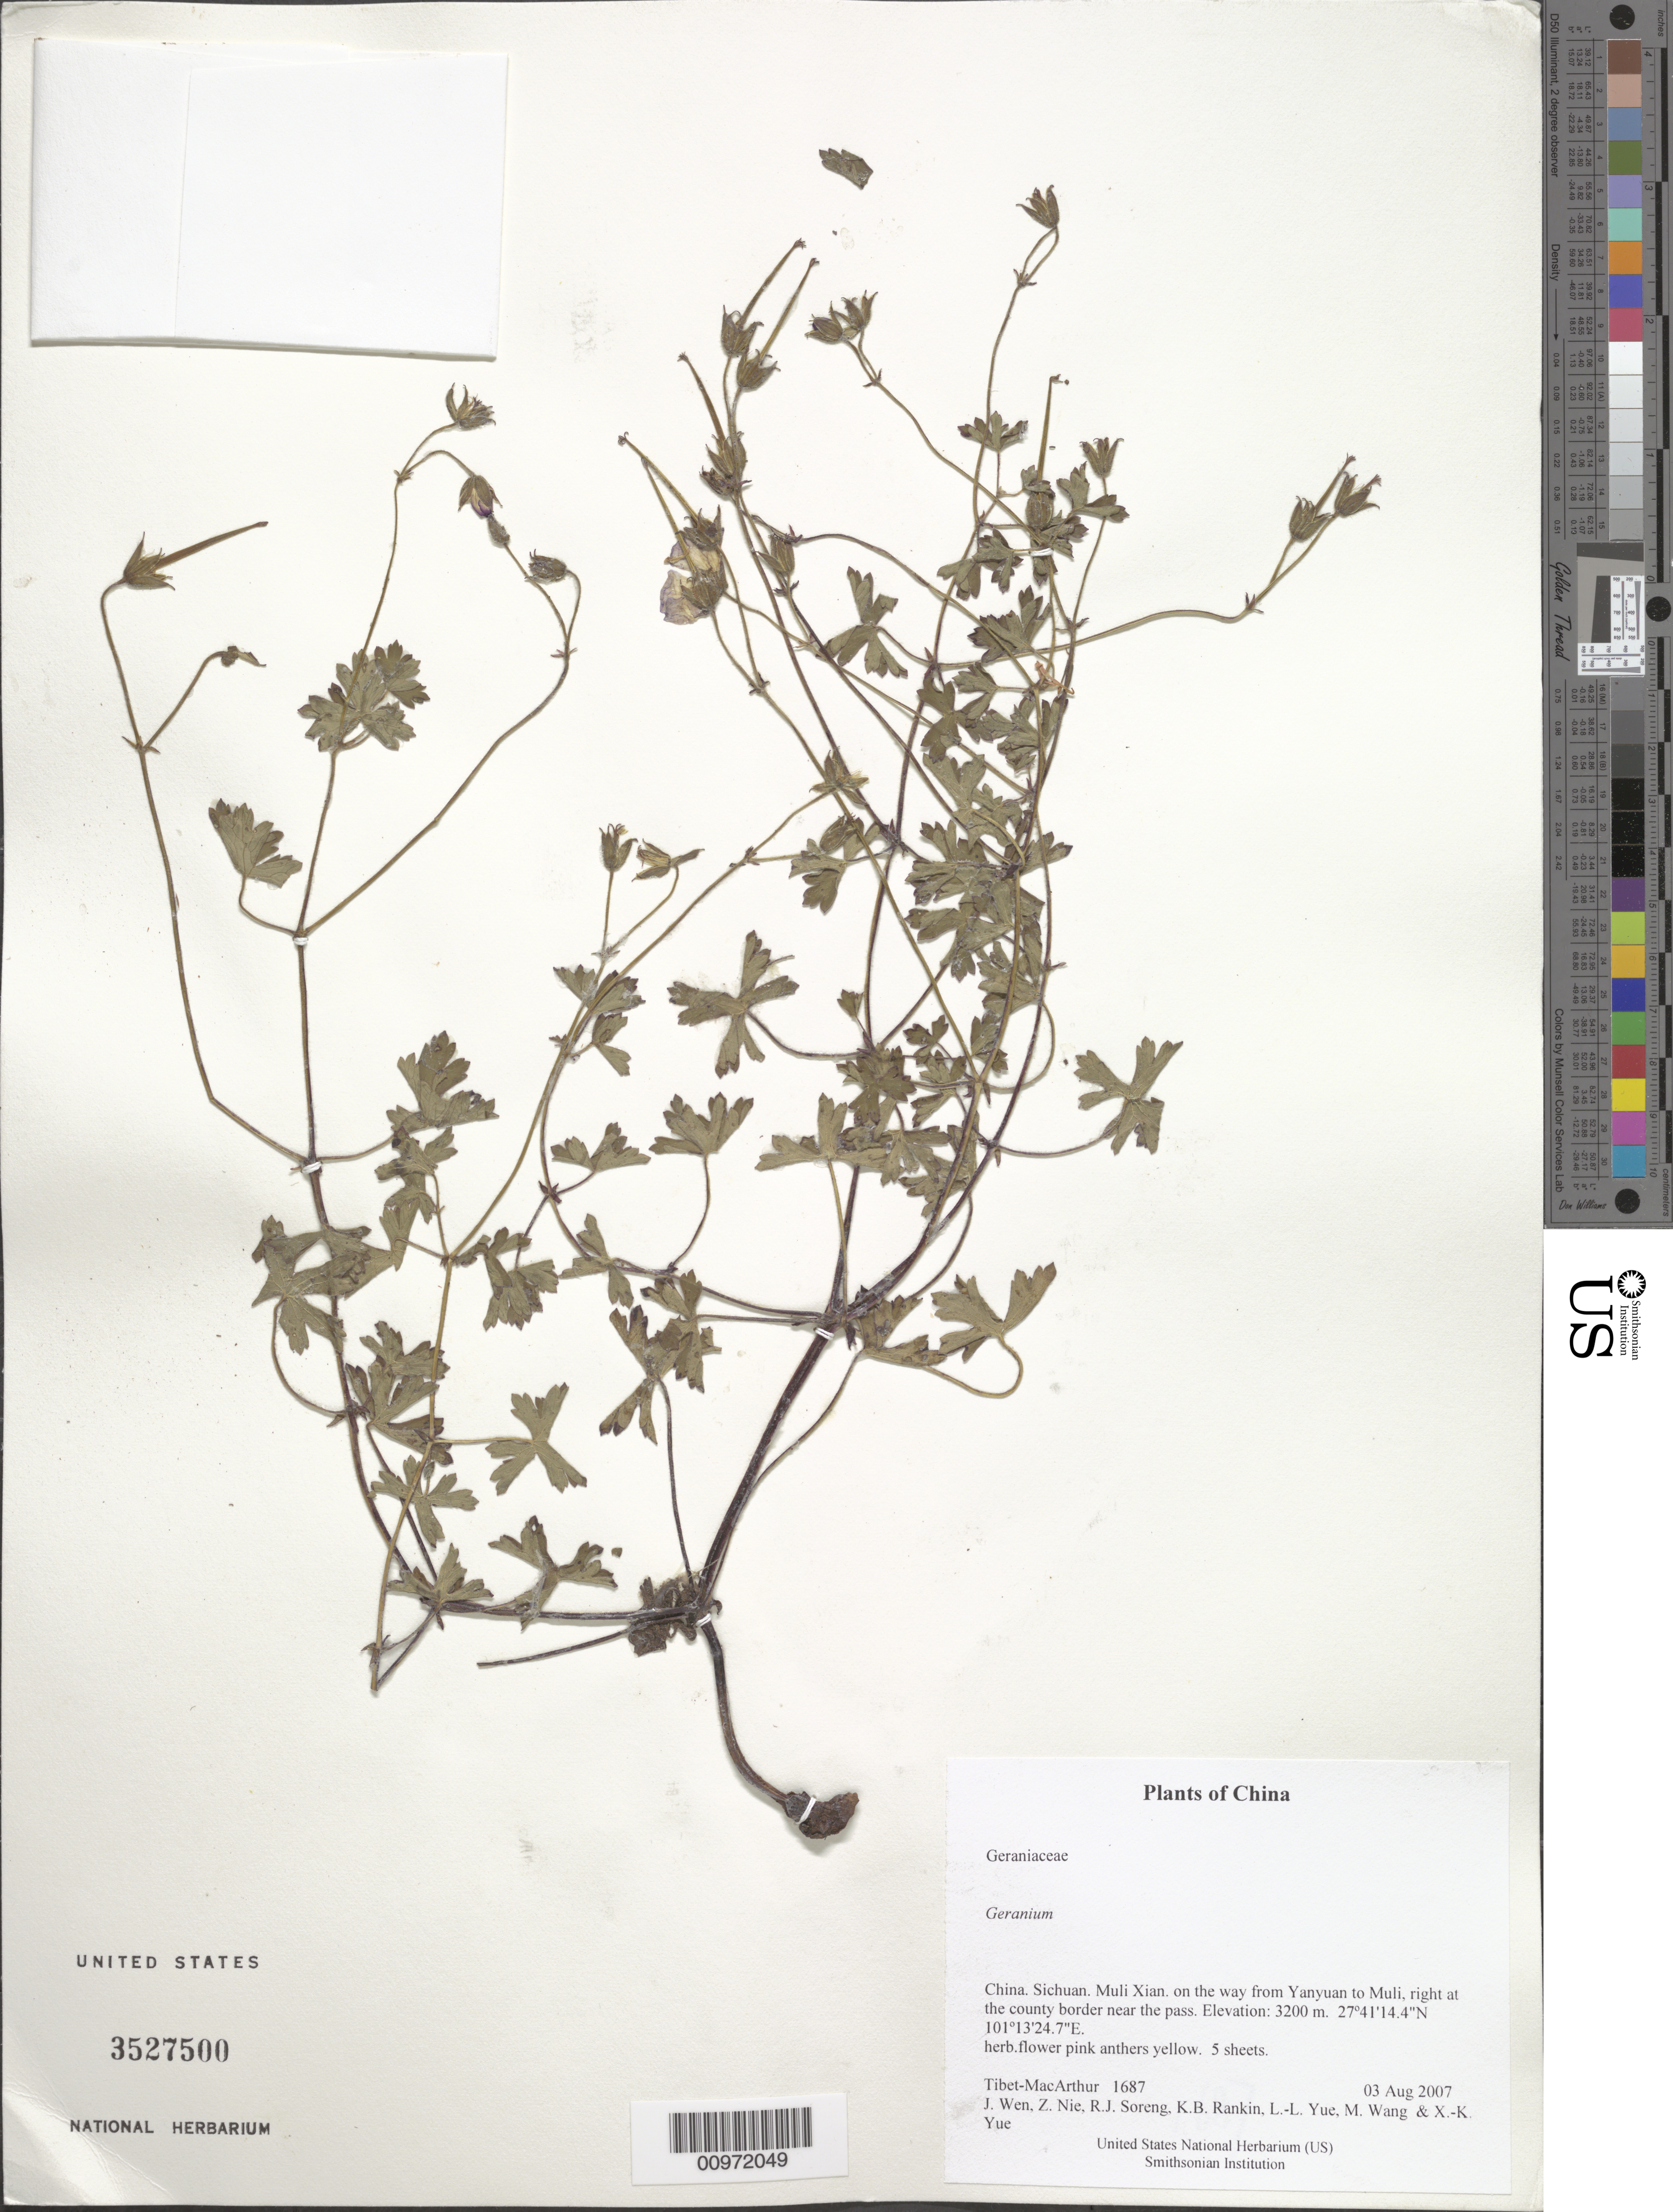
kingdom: Plantae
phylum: Tracheophyta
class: Magnoliopsida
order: Geraniales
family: Geraniaceae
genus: Geranium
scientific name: Geranium strictipes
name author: R. Knuth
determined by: Aedo, C.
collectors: Tibet-MacArthur, J. Wen, Z. Nie, R. J. Soreng, K. Rankin, L. Yue, M. Wang & X. Yue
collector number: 1687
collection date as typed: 03 Aug 2007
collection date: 2007-08-03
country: China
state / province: Sichuan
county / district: Muli Xian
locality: on the way from Yanyuan to Muli, right at the county border near the pass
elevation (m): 3200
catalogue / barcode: US 3527500